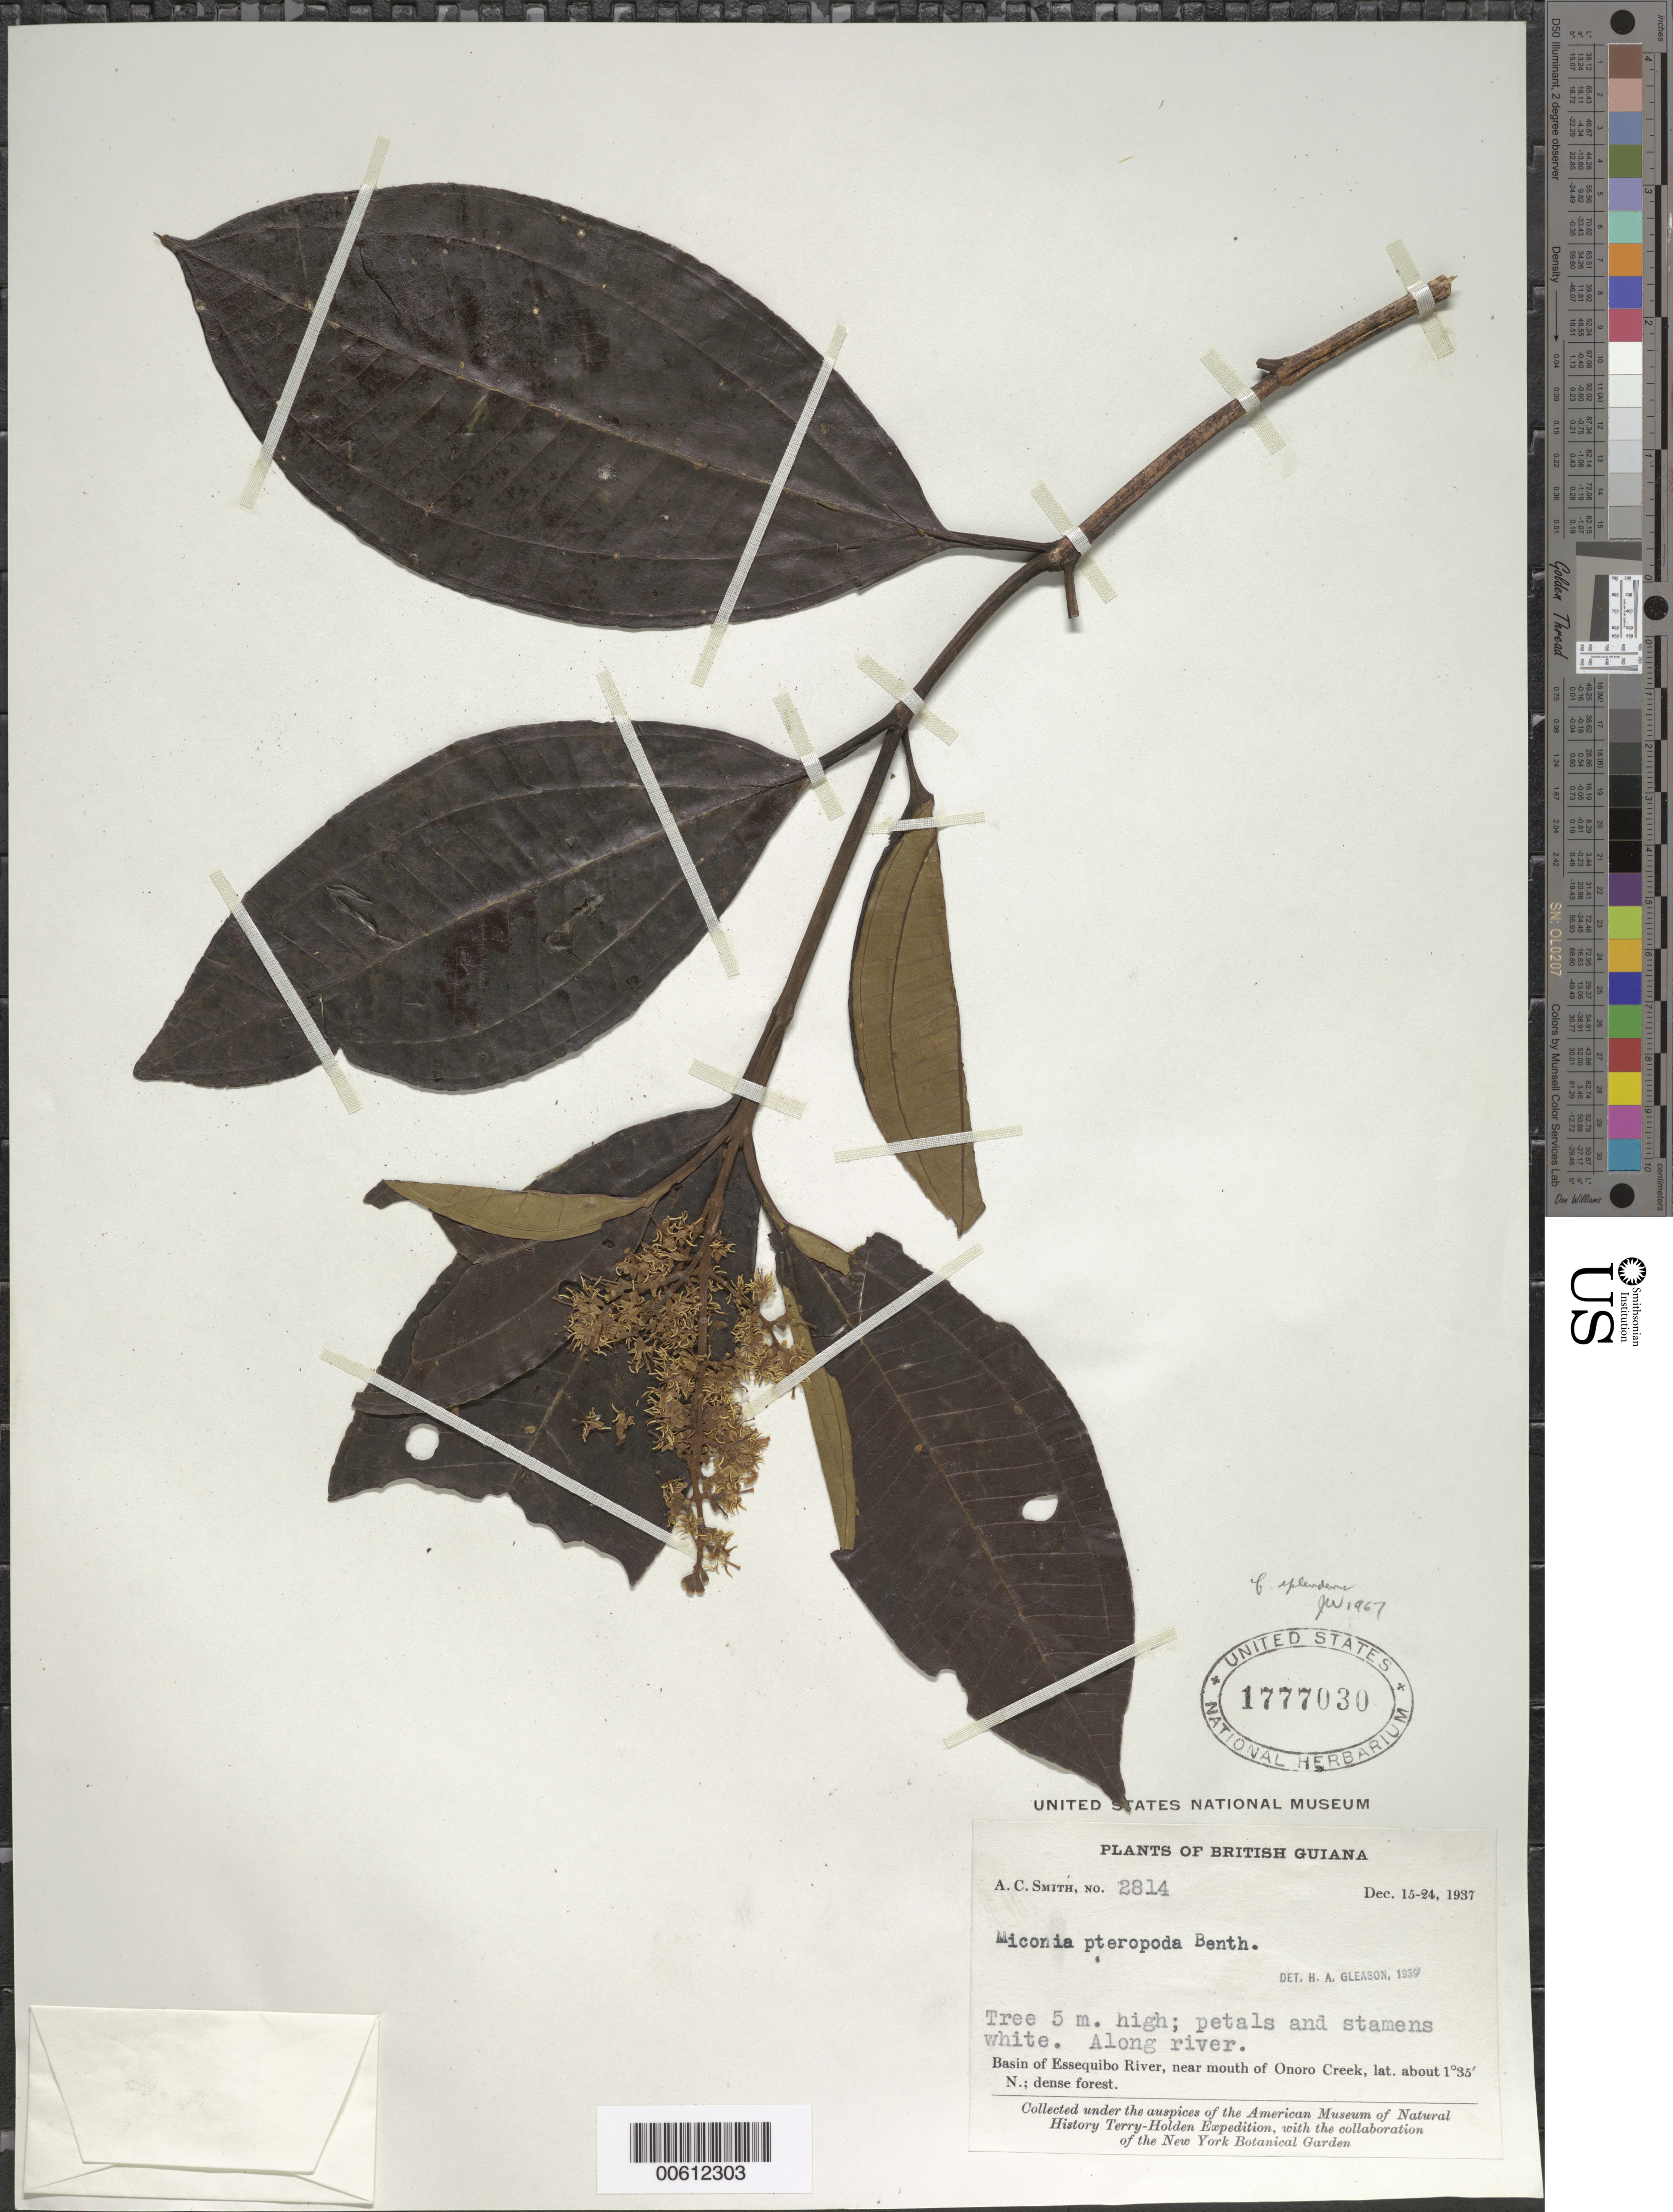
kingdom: Plantae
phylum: Tracheophyta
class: Magnoliopsida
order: Myrtales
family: Melastomataceae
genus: Miconia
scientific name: Miconia splendens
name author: (Sw.) Griseb.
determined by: Wurdack, John J., (US), US (UNITED STATES)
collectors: A. C. Smith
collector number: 2814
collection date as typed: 15-Dec-37 to 24-Dec-37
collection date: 1937-12-15/1937-12-24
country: Guyana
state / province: U. Takutu-U. Essequibo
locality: Onoro Creek (near mouth), Essequibo River basin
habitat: Along river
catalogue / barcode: US 1777030